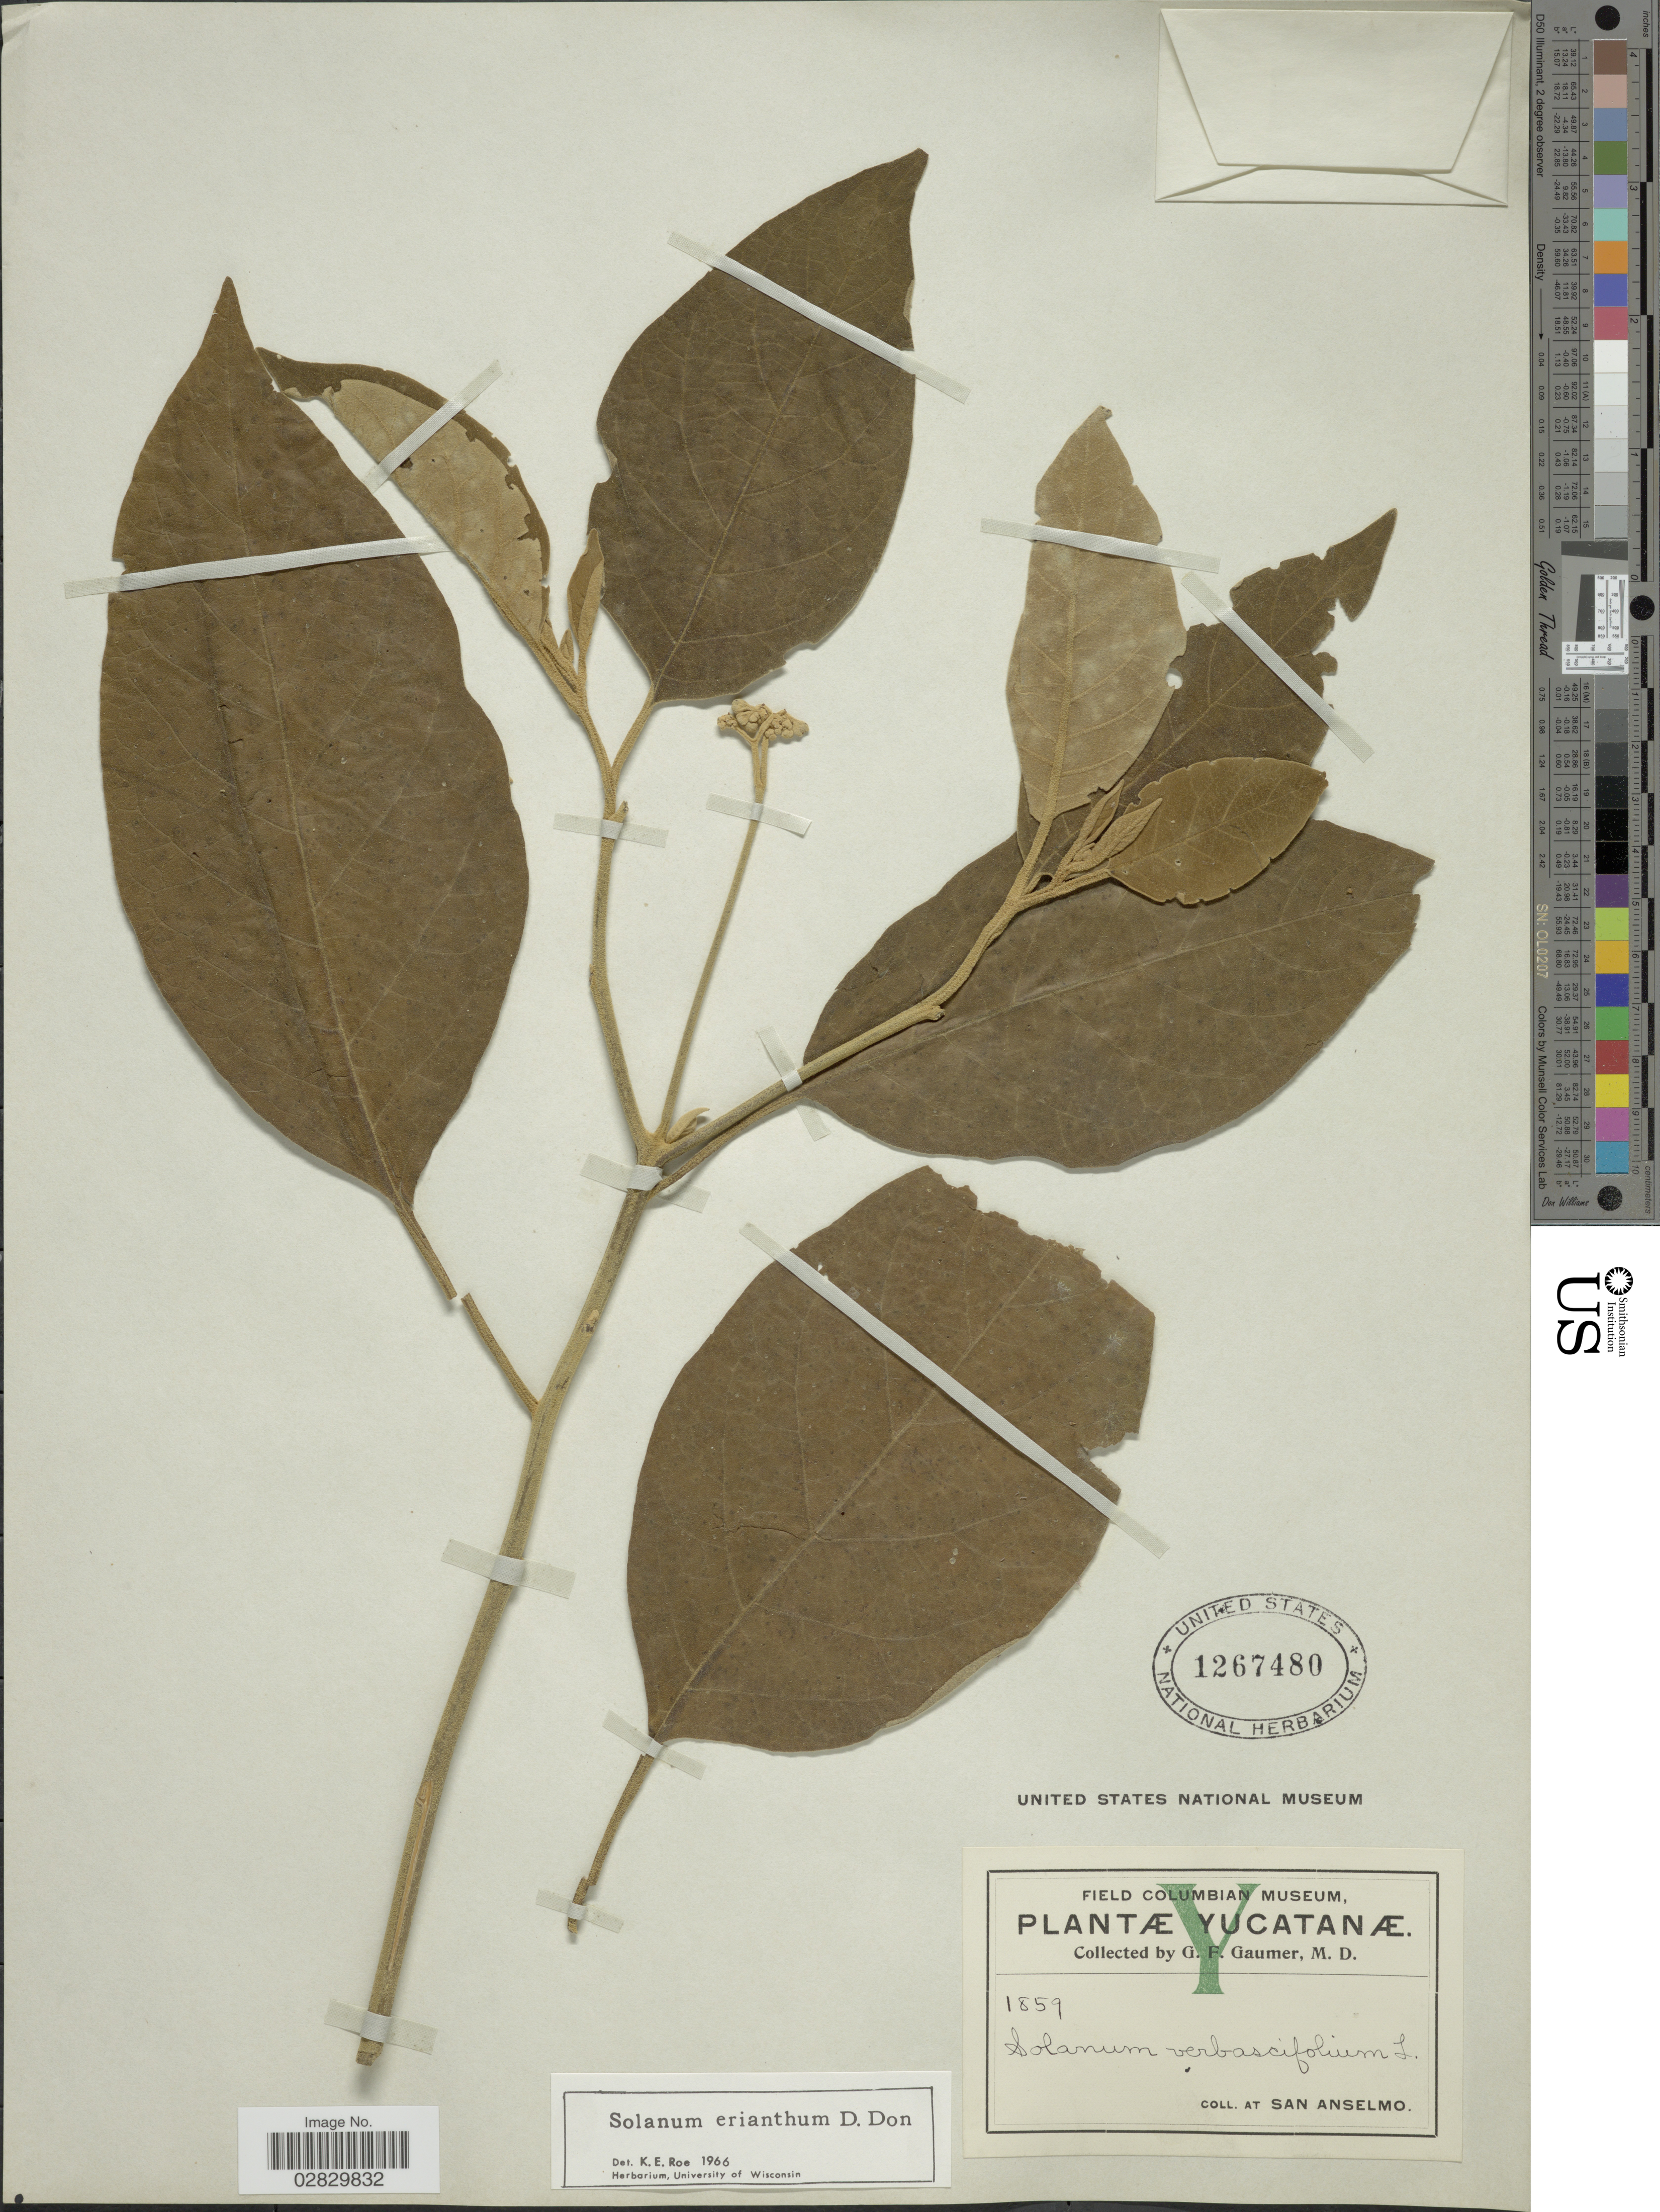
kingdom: Plantae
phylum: Tracheophyta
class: Magnoliopsida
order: Solanales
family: Solanaceae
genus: Solanum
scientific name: Solanum erianthum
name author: D. Don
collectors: G. F. Gaumer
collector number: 1859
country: Mexico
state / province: Yucatán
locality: San Anselmo.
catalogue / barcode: US 1267480